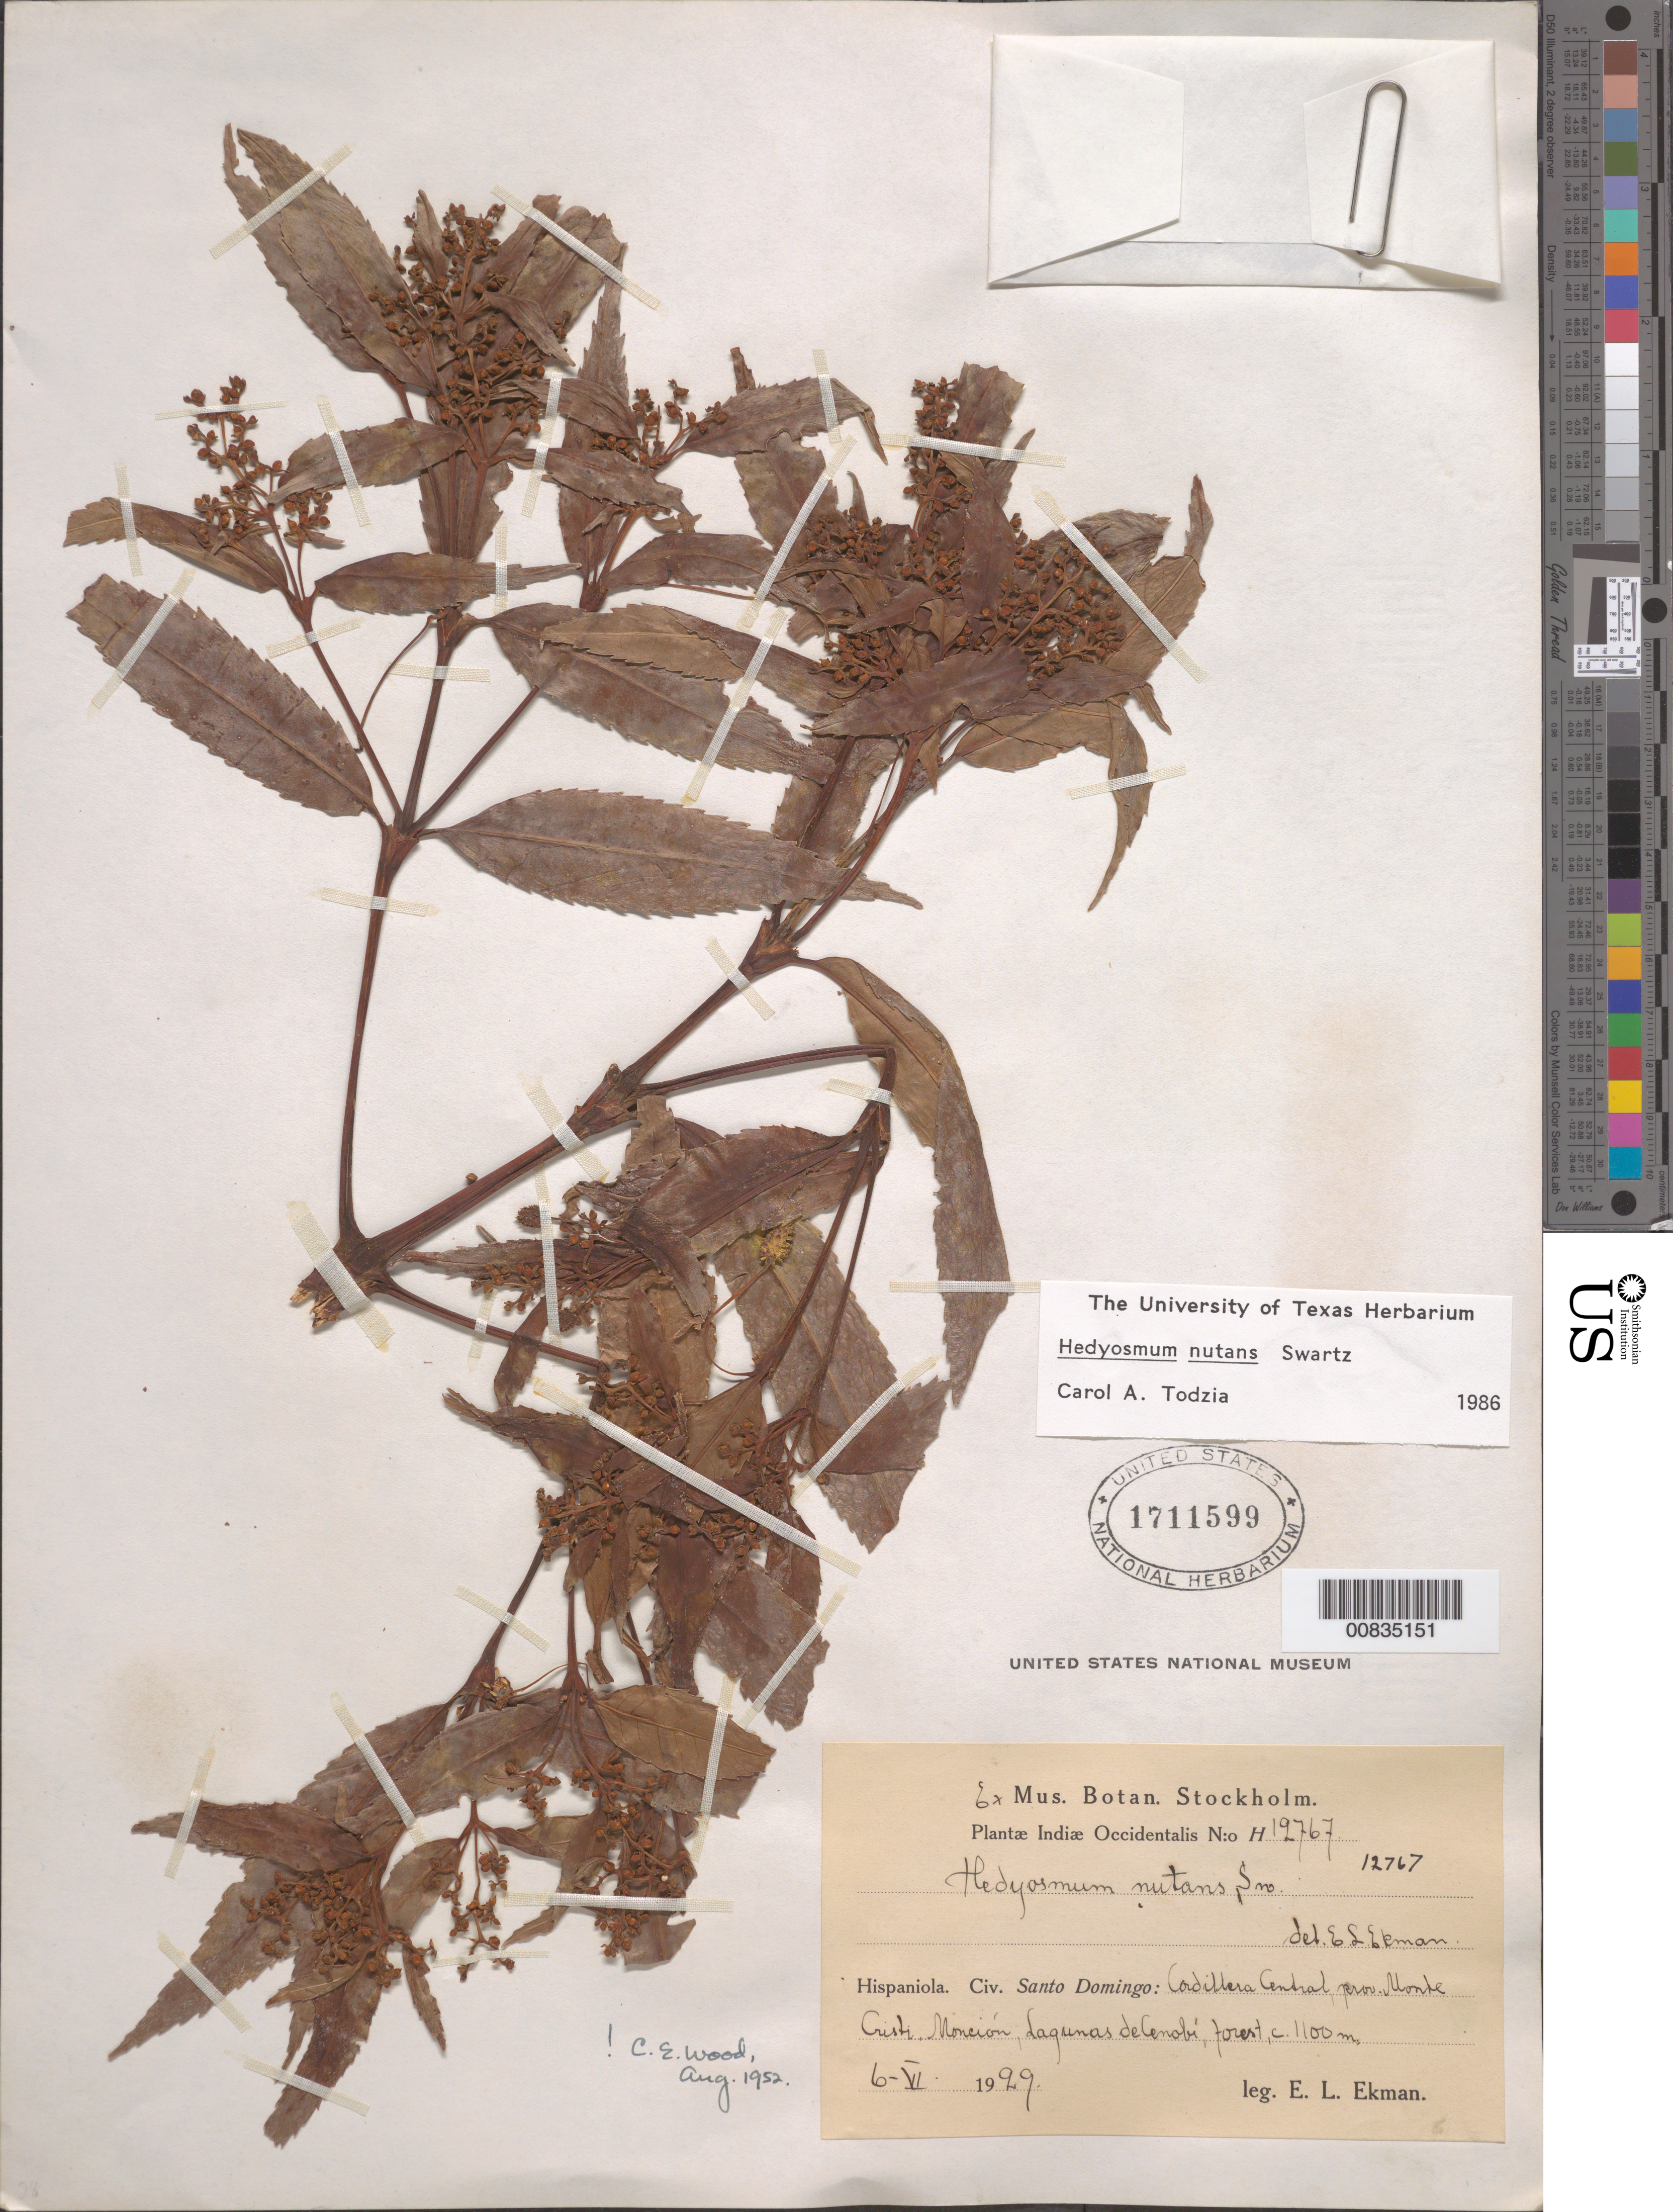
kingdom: Plantae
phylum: Tracheophyta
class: Magnoliopsida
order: Chloranthales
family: Chloranthaceae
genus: Hedyosmum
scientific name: Hedyosmum nutans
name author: Sw.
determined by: Todzia, C. A., (TEX), University of Texas Austin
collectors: E. L. Ekman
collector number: H 12767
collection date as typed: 06 Jun 1929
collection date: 1929-06-06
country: Dominican Republic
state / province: Monte Cristi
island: Hispaniola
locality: Cordillera Central, Monción, Lagunas de Cenobí.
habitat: Forest.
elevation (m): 1100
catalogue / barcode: US 1711599